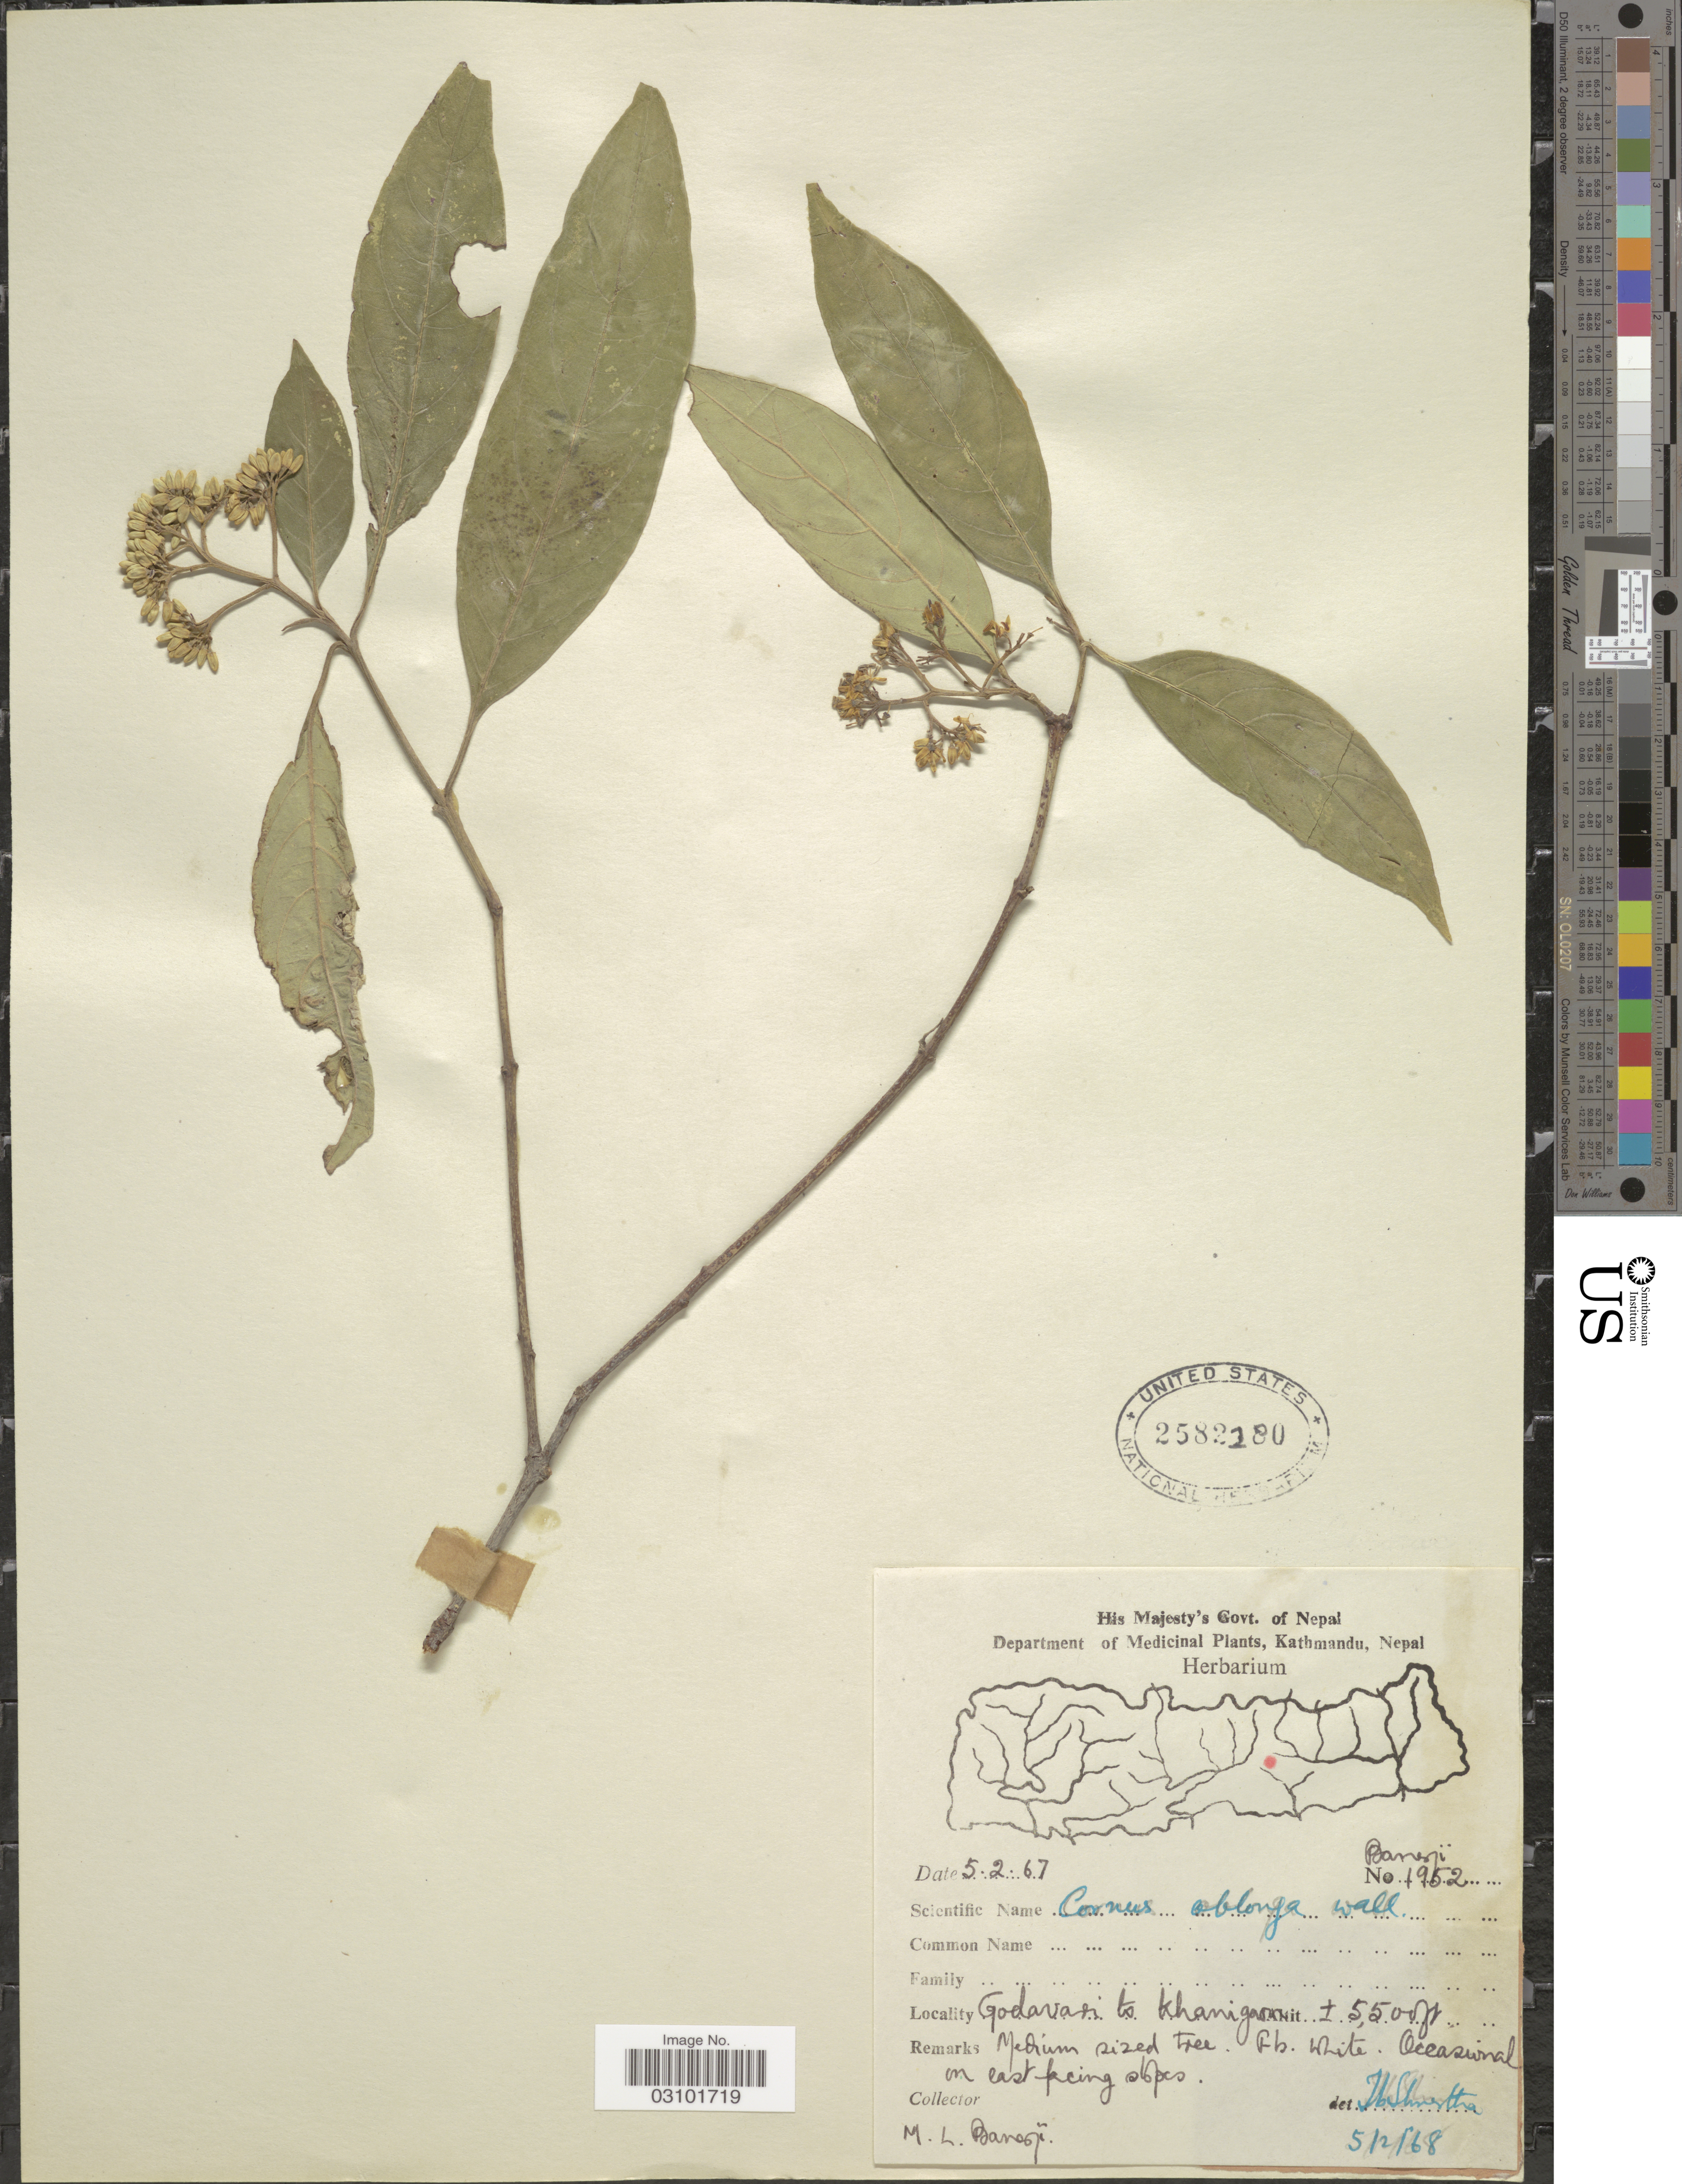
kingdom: Plantae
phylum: Tracheophyta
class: Magnoliopsida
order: Cornales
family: Cornaceae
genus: Cornus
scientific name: Cornus oblonga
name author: Wall.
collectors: M. Banerji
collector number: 1952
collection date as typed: Transcribed d/m/y: 5/2/67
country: Nepal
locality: Godavari to Khanigaw. [interpreted]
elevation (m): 1676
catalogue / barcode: US 5282280